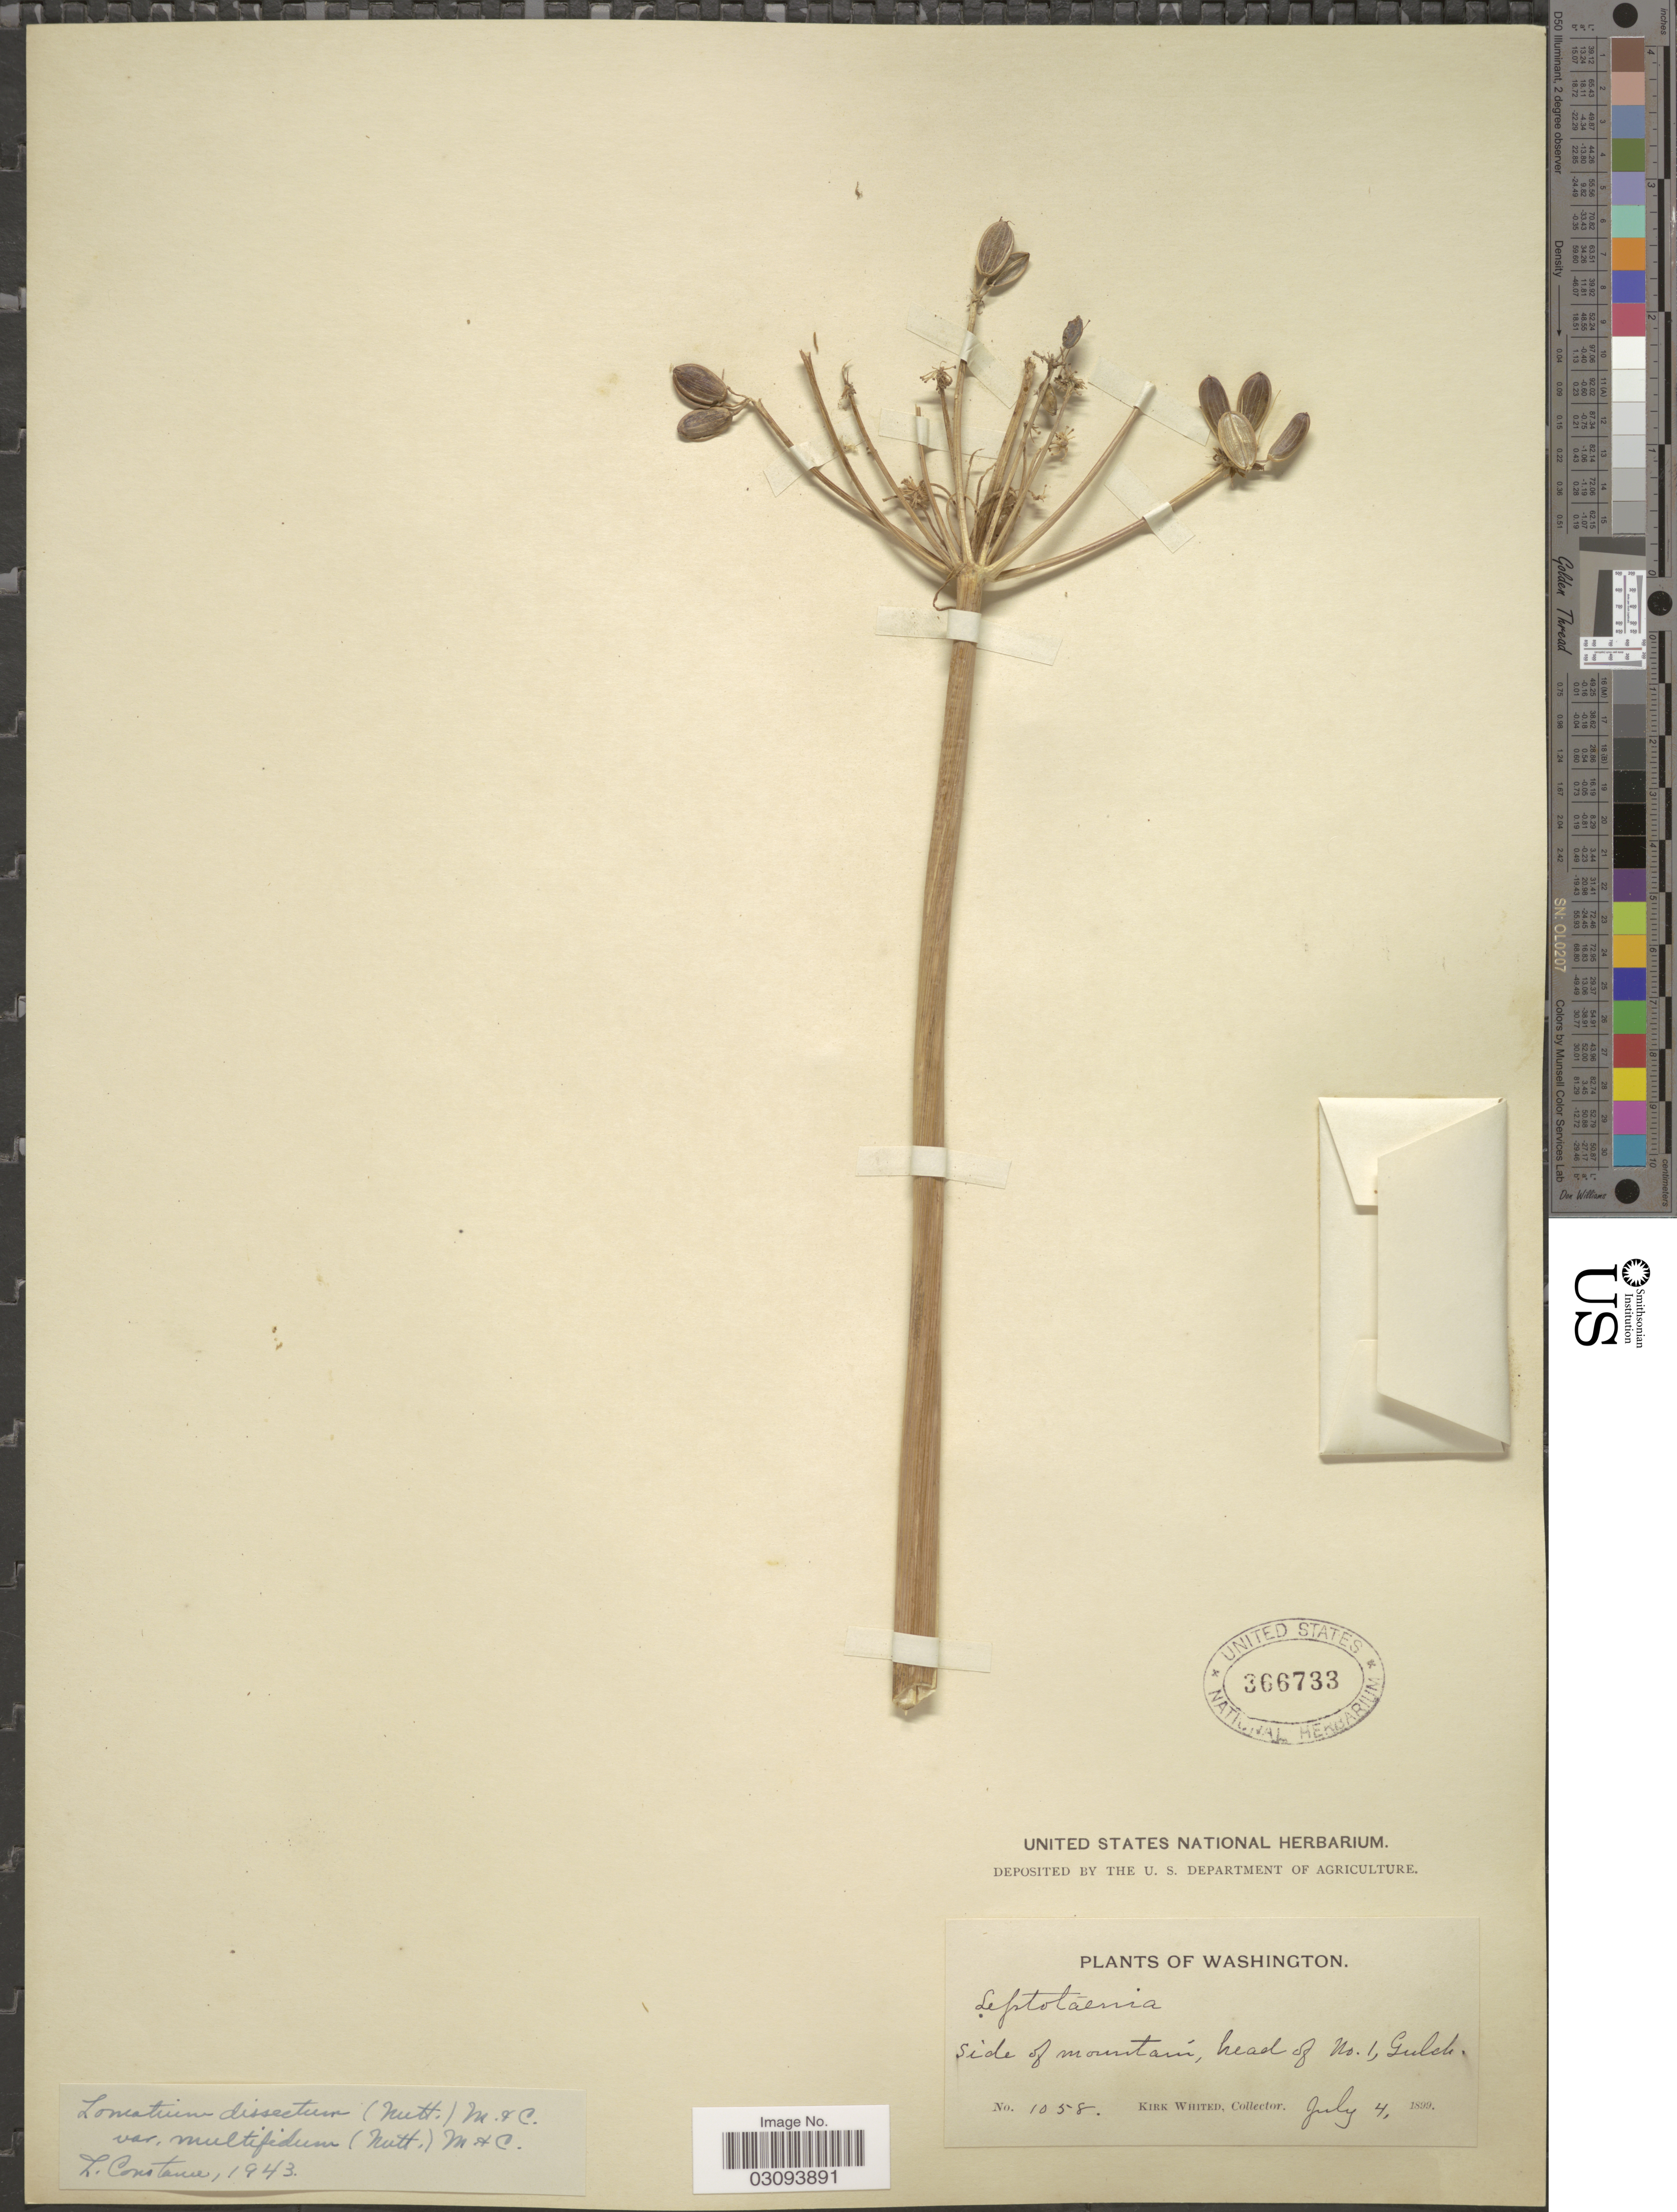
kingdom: Plantae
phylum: Tracheophyta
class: Magnoliopsida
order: Apiales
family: Apiaceae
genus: Lomatium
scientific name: Lomatium dissectum var. multifidum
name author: (Nutt.) Mathias & Constance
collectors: K. Whited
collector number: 1058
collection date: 1899-07-04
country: United States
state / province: Washington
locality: Side of mountain, head of No. 1, Gulch.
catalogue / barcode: US 366733